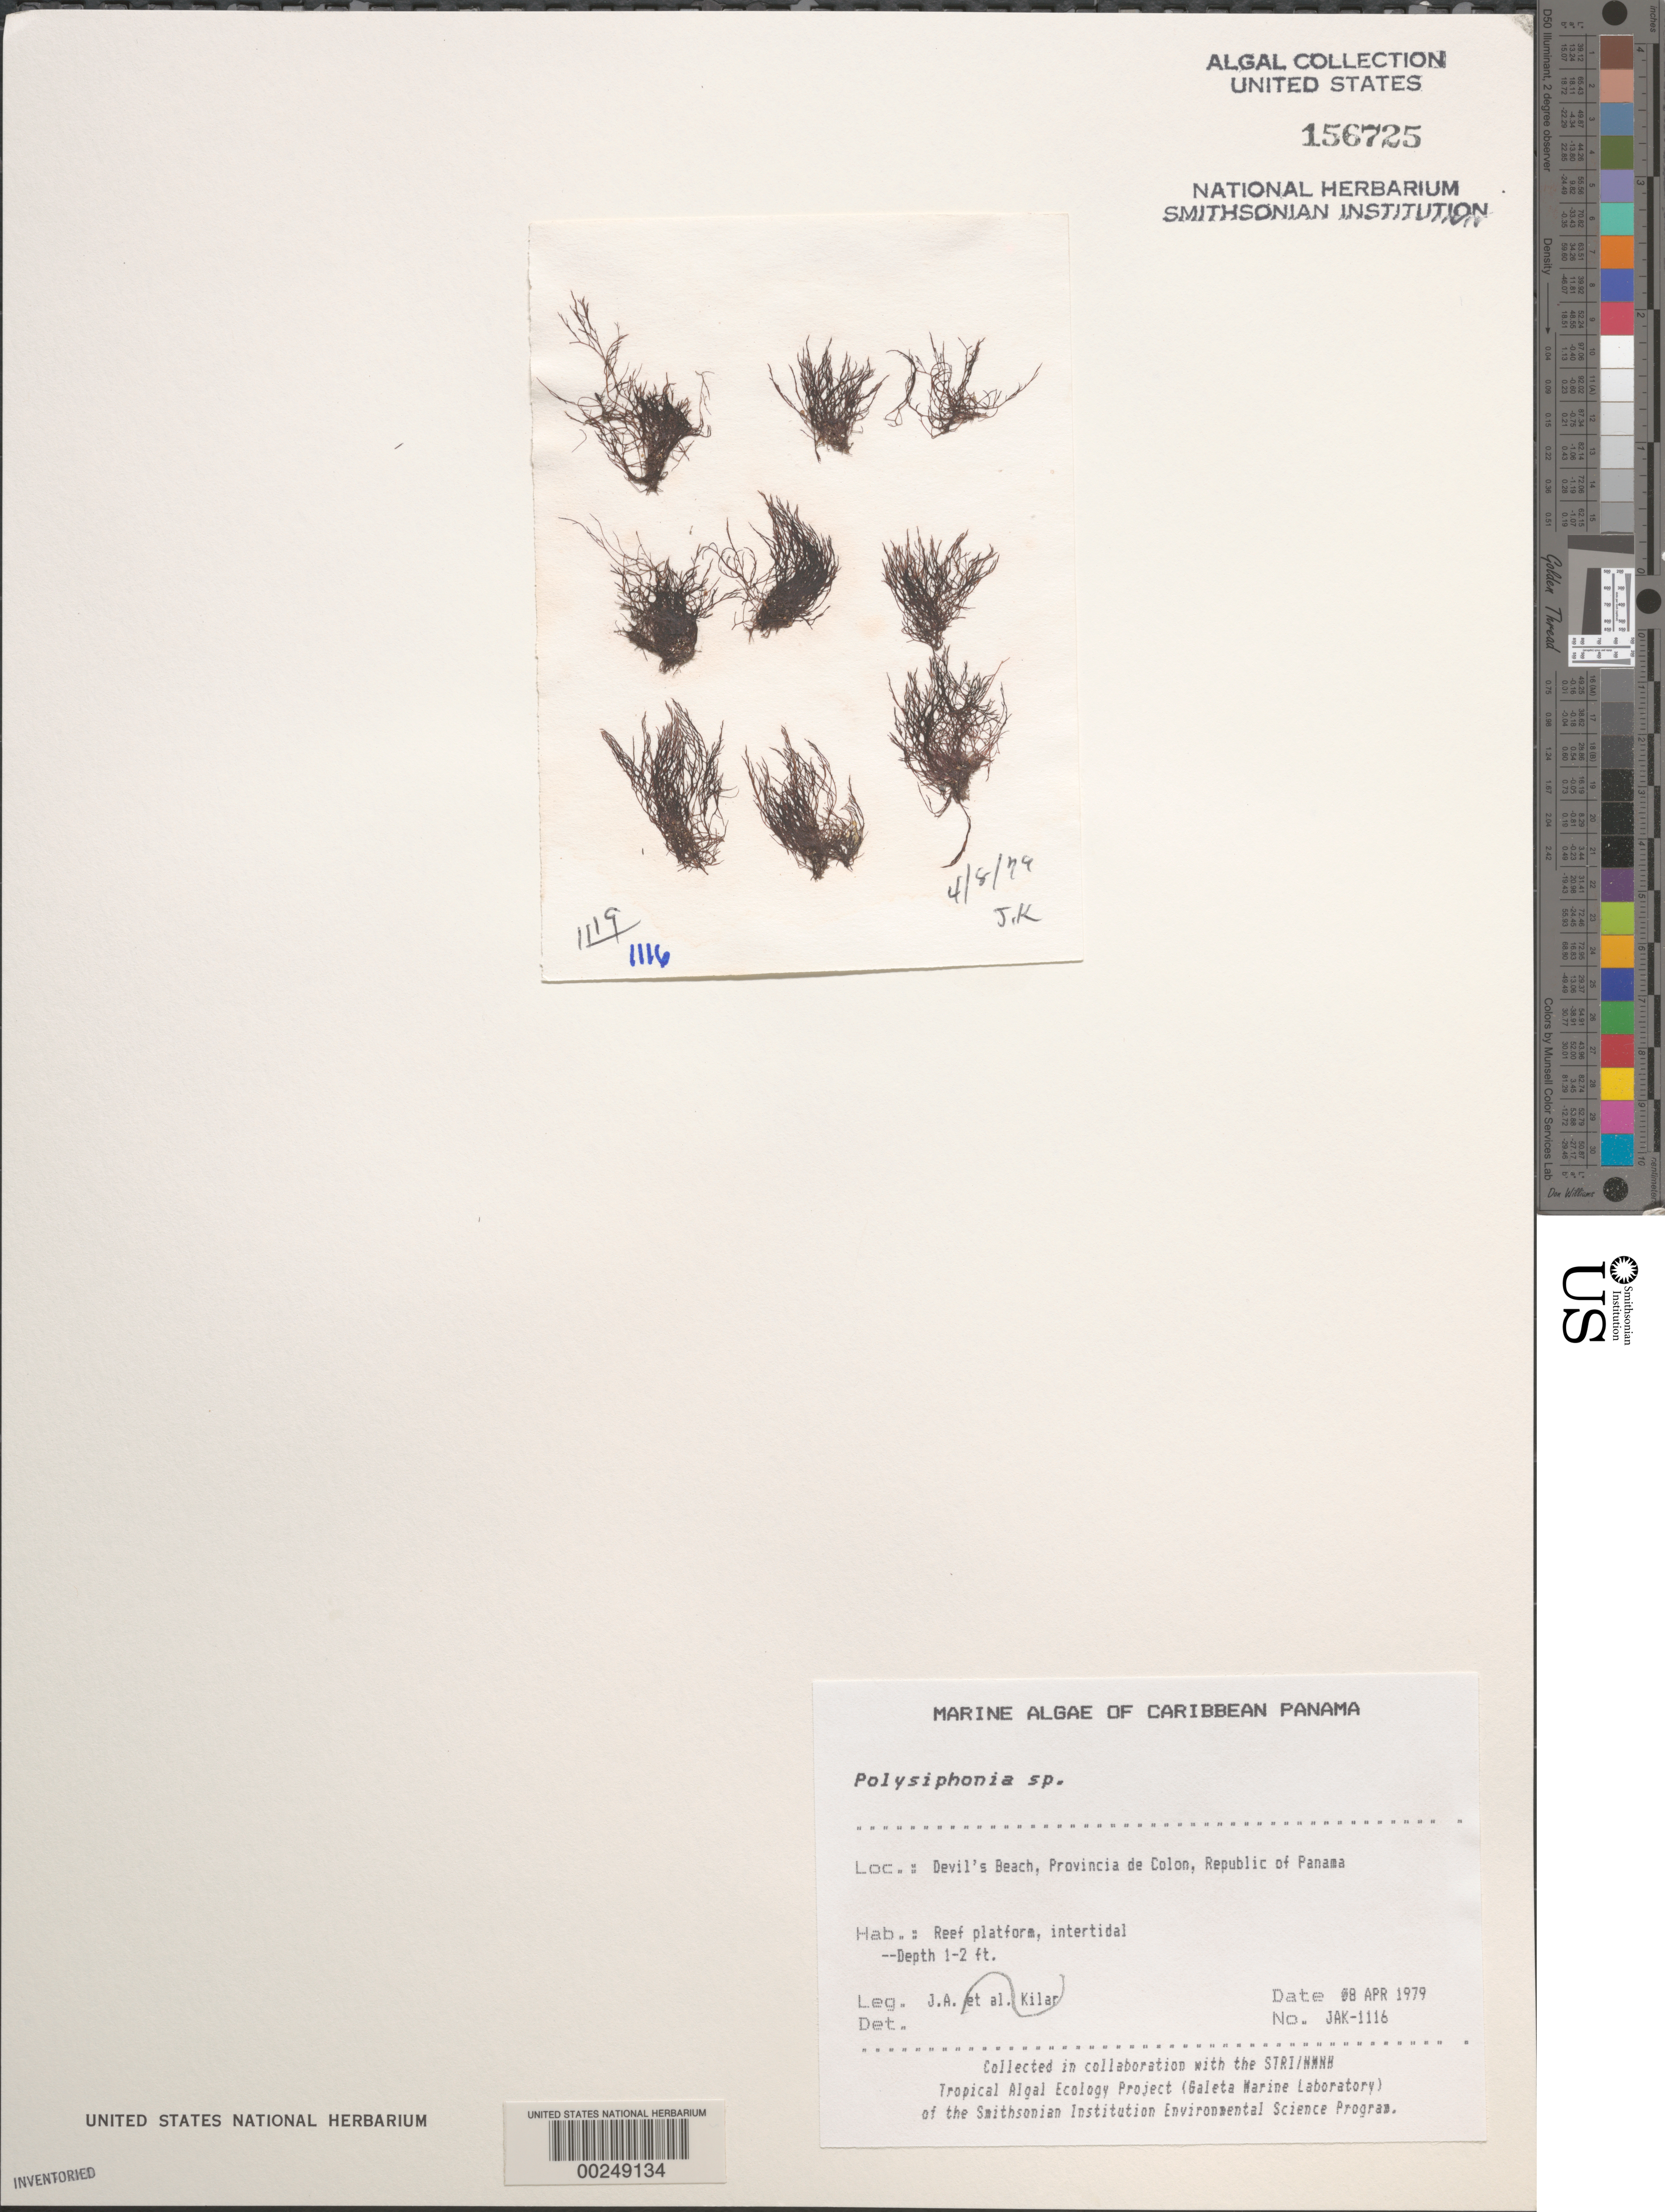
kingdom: Plantae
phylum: Rhodophyta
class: Florideophyceae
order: Ceramiales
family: Rhodomelaceae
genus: Polysiphonia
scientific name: Polysiphonia sp.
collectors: J. A. Kilar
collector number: JAK-1116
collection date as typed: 08 Apr 1979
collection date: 1979-04-08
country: Panama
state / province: Colón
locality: Devil's Beach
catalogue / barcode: US 156725